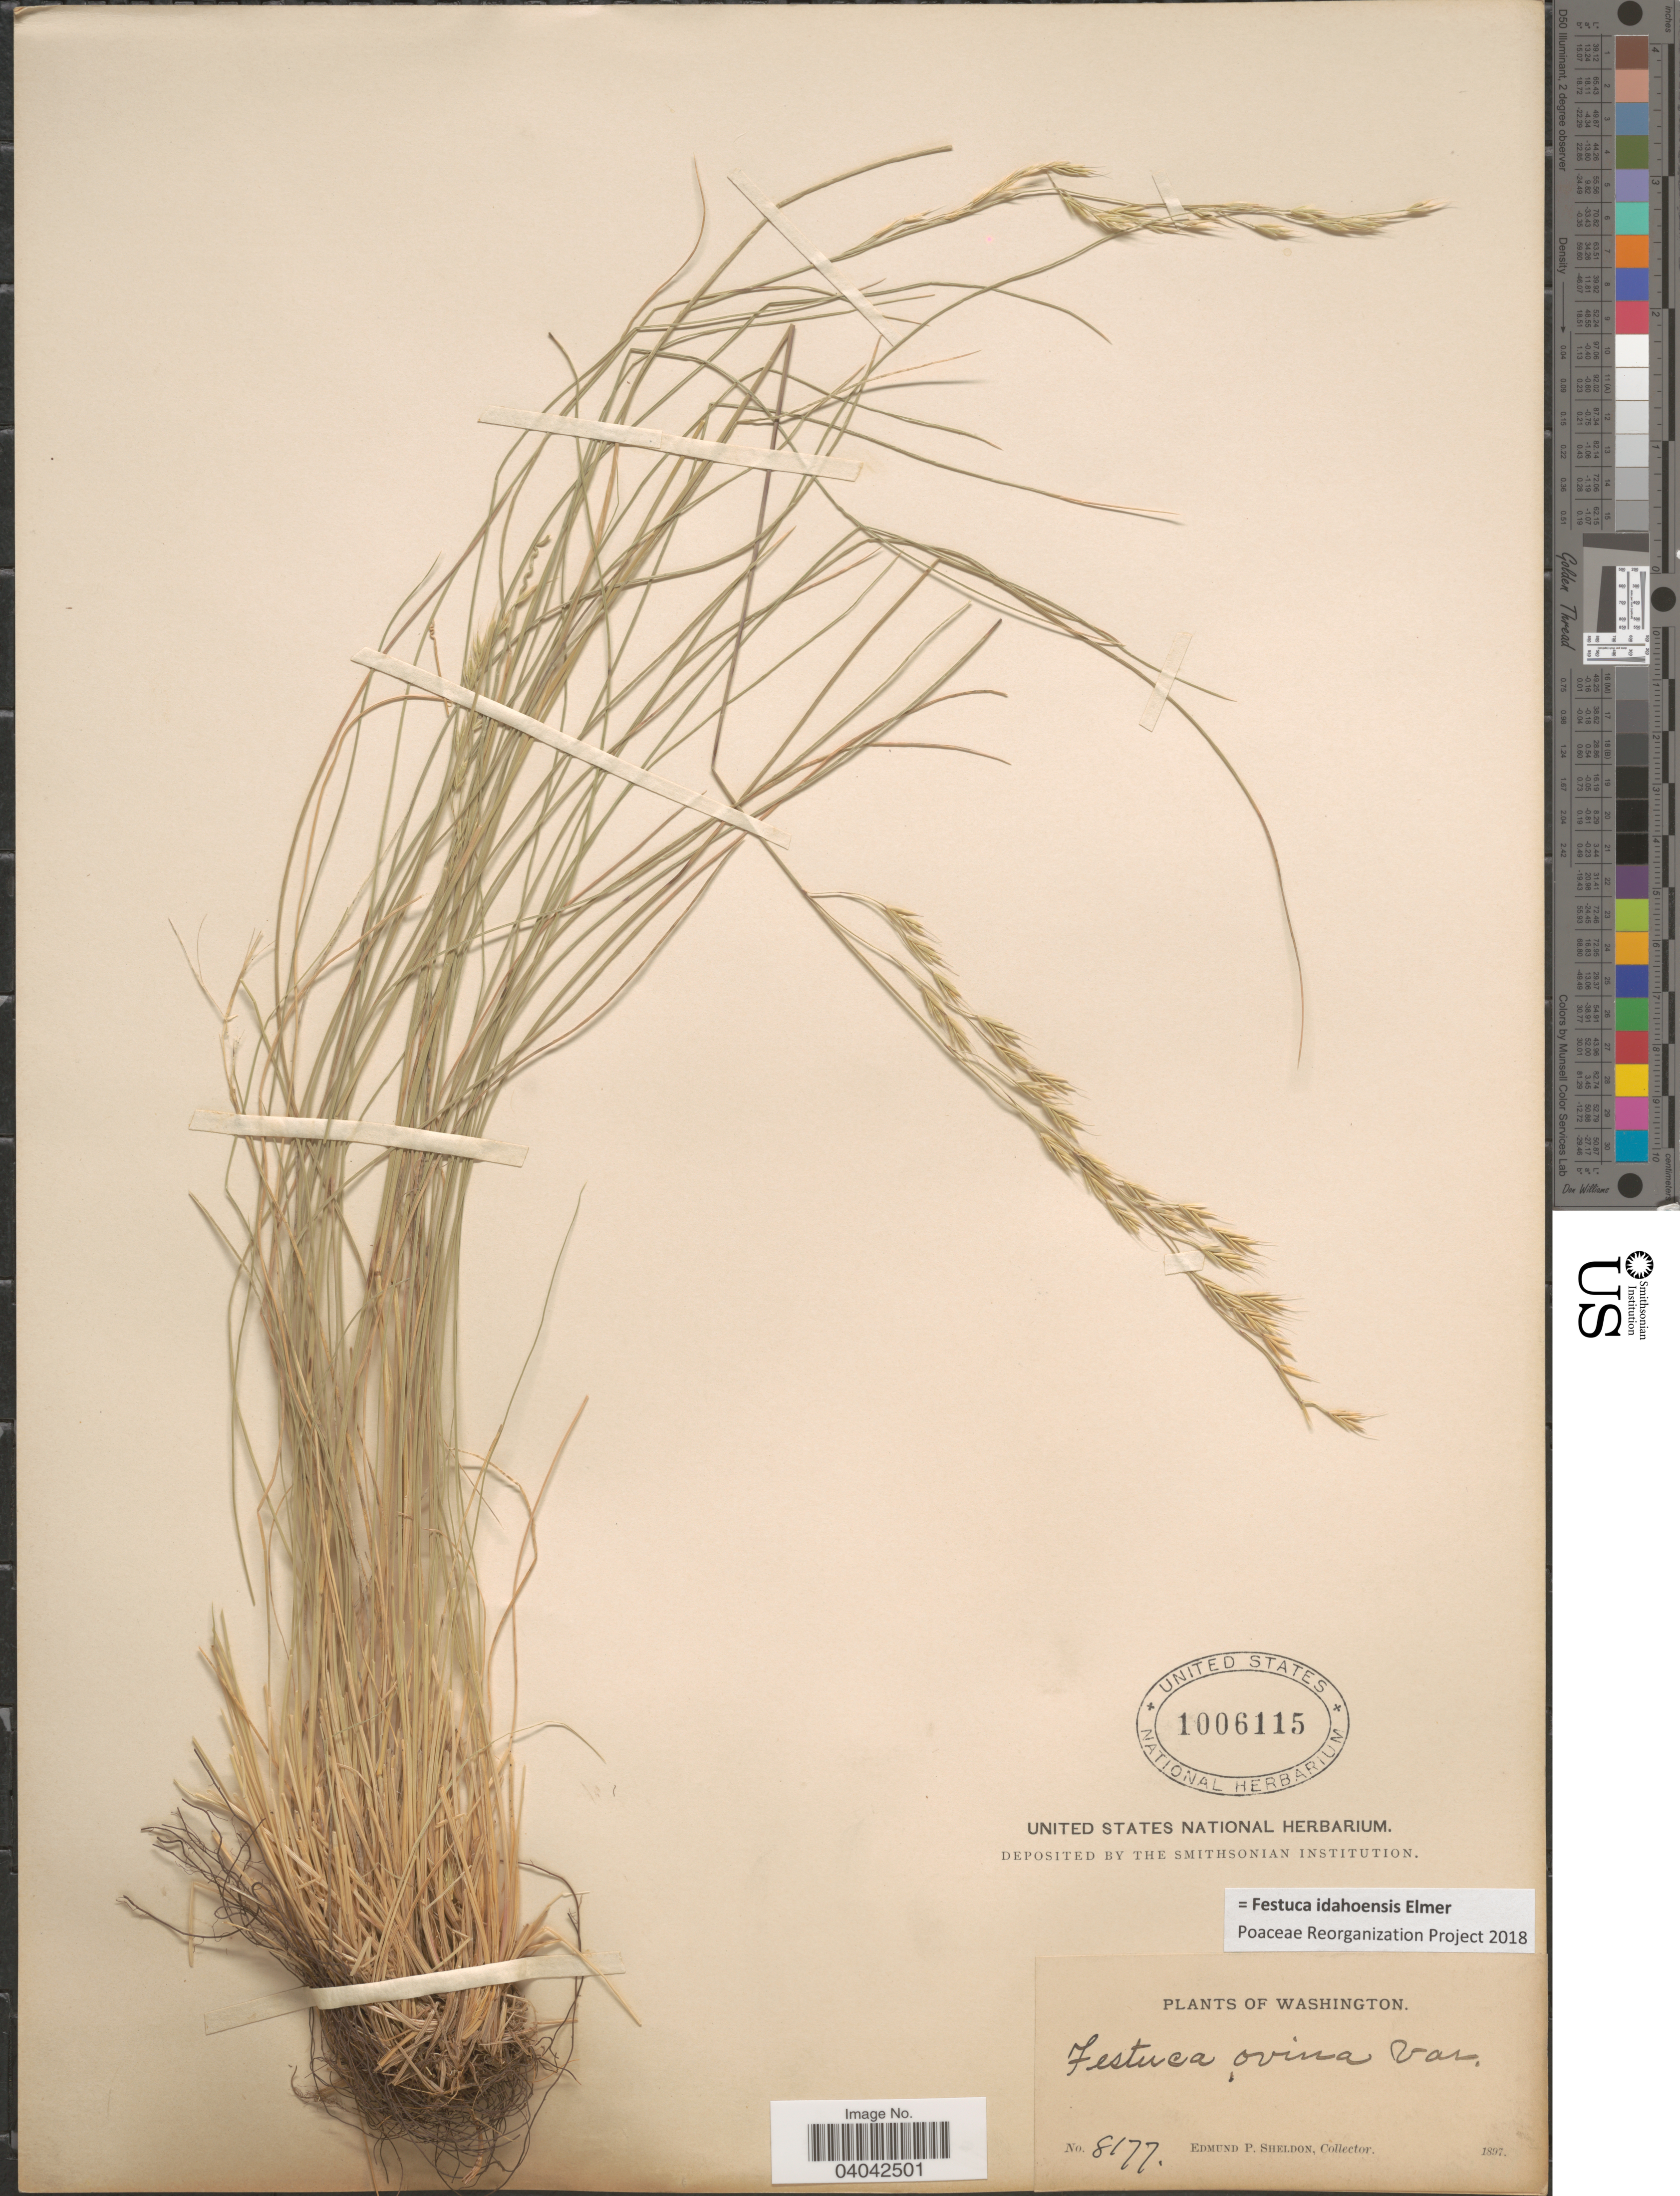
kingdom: Plantae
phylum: Tracheophyta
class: Liliopsida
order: Poales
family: Poaceae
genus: Festuca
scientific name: Festuca idahoensis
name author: Elmer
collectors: E. P. Sheldon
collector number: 8177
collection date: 1897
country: United States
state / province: Washington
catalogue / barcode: US 1006115